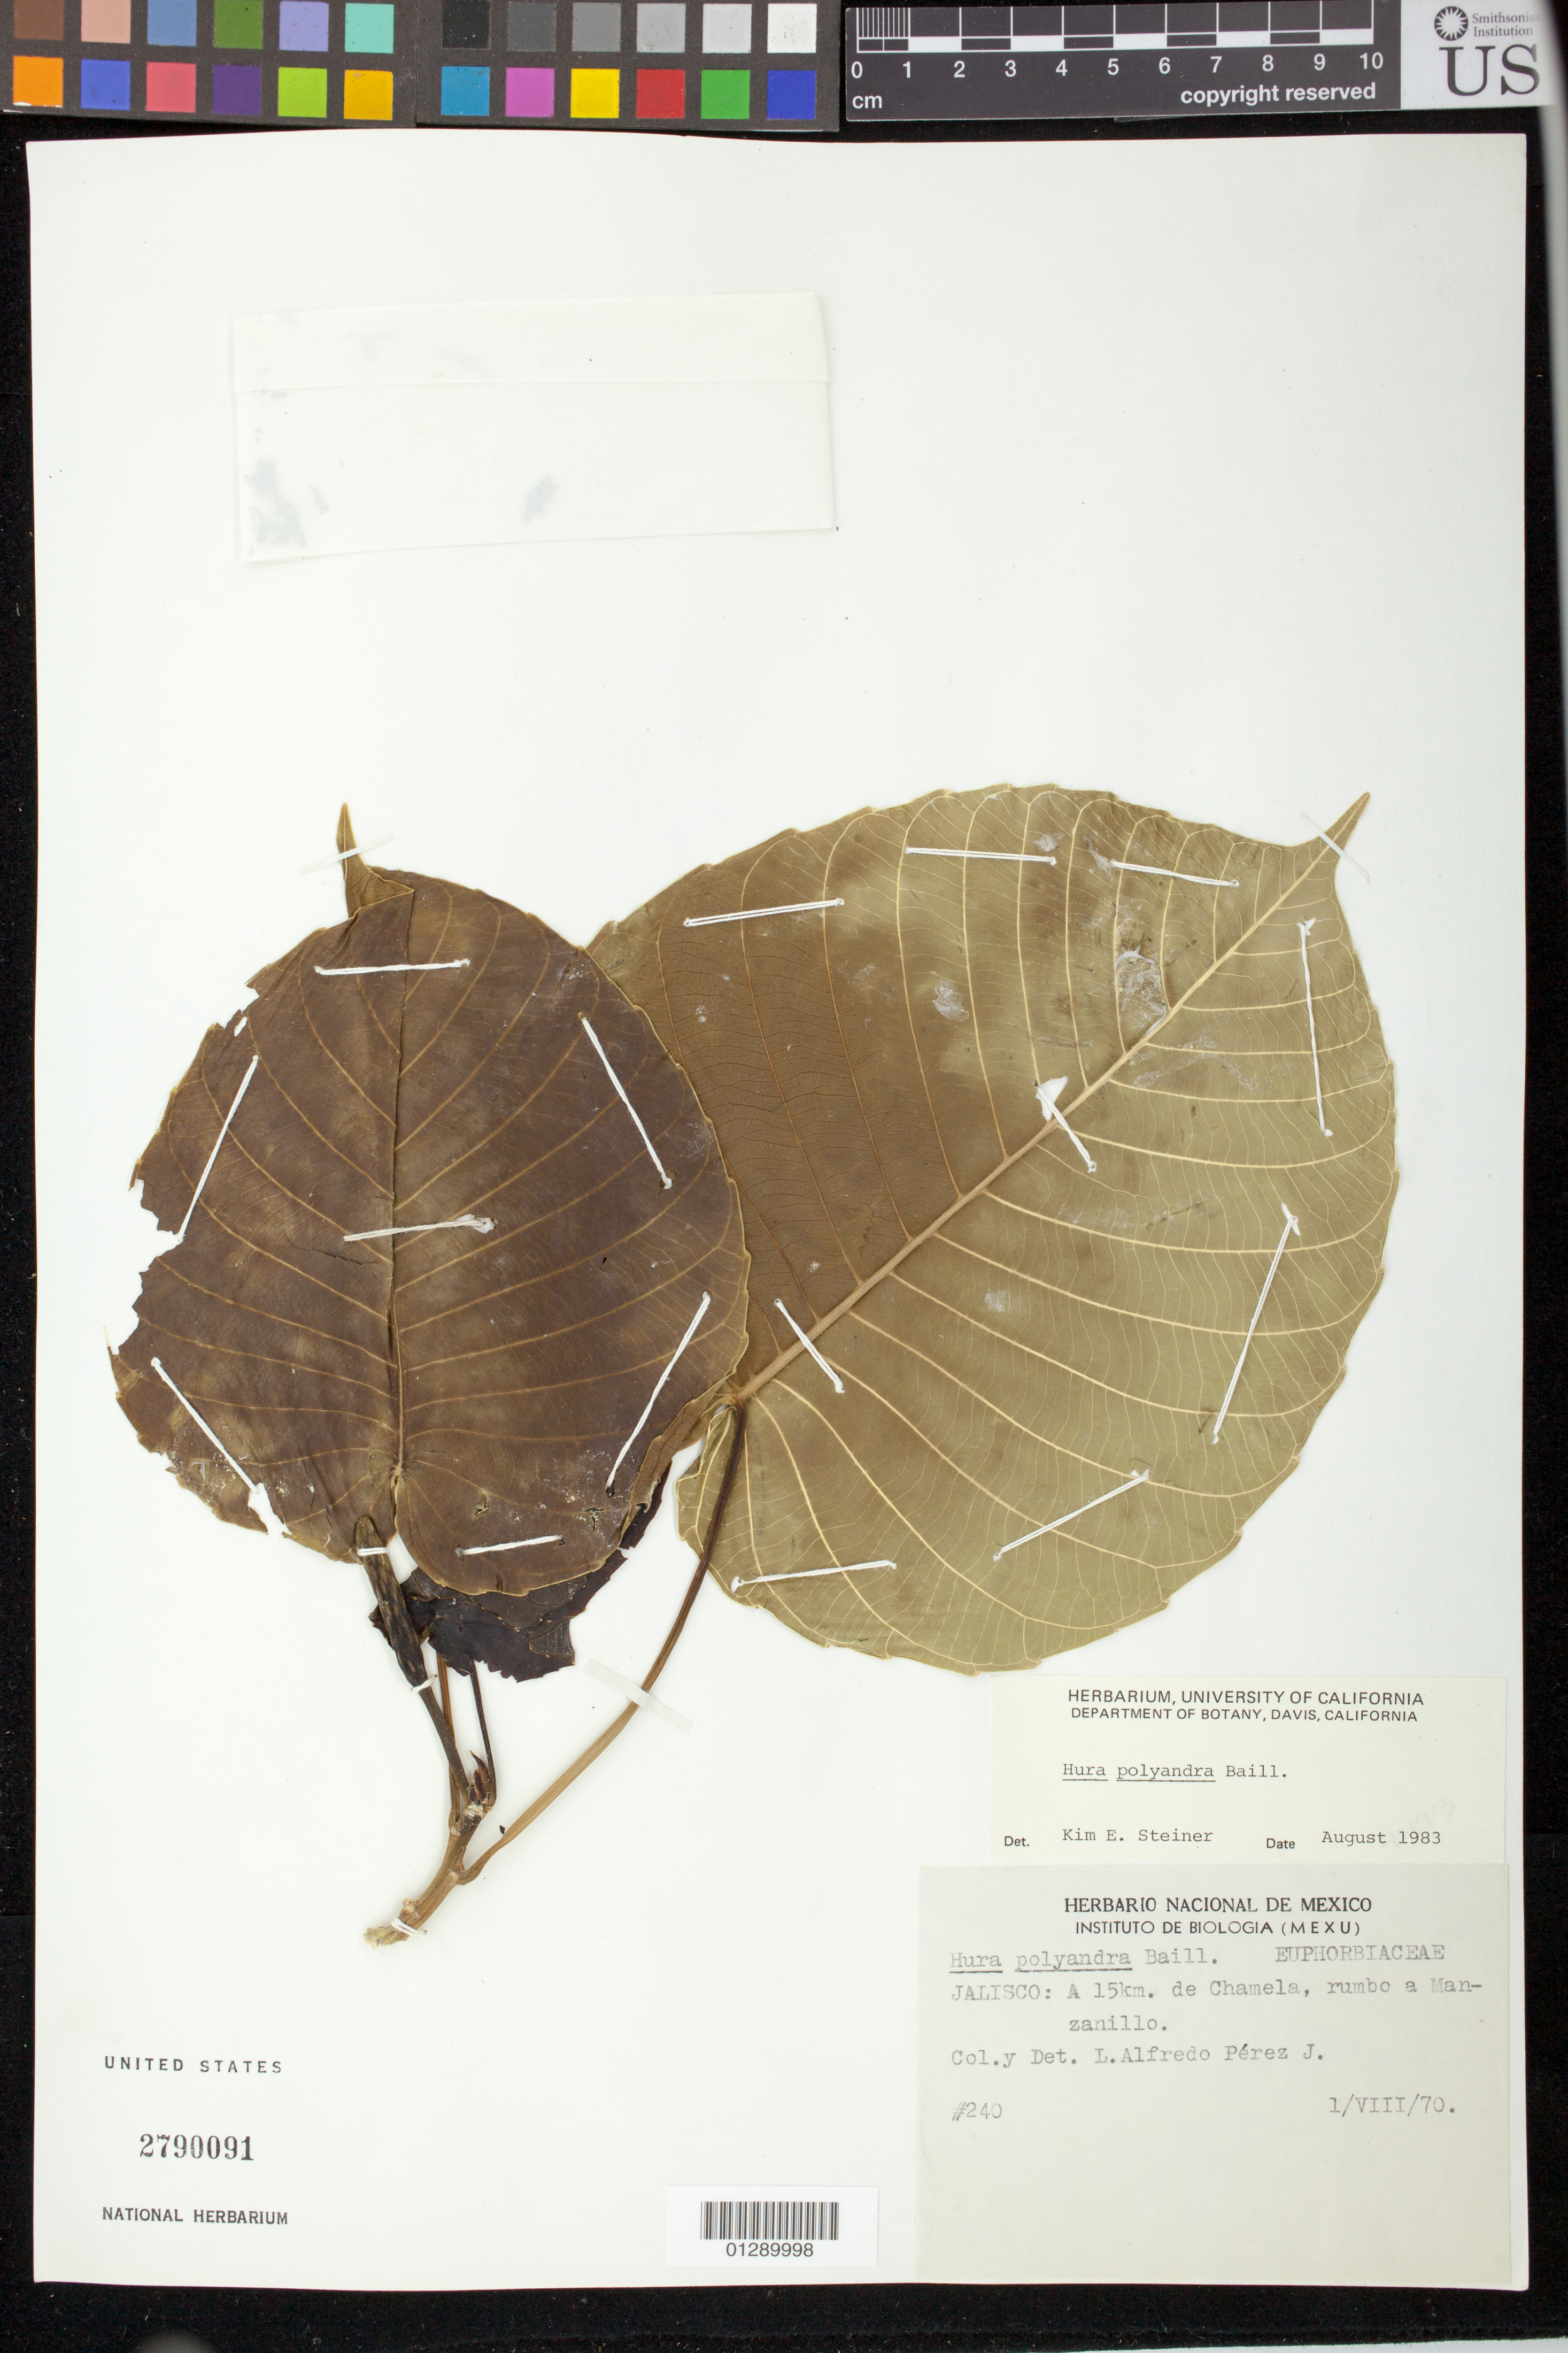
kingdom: Plantae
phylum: Tracheophyta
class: Magnoliopsida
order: Malpighiales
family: Euphorbiaceae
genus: Hura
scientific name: Hura polyandra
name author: Baill.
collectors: L. Perez Jimenez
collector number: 240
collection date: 1970-08-01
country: Mexico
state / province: Jalisco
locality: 15 km. de Chamela, rumbo a Manzanillo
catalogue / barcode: US 2790091